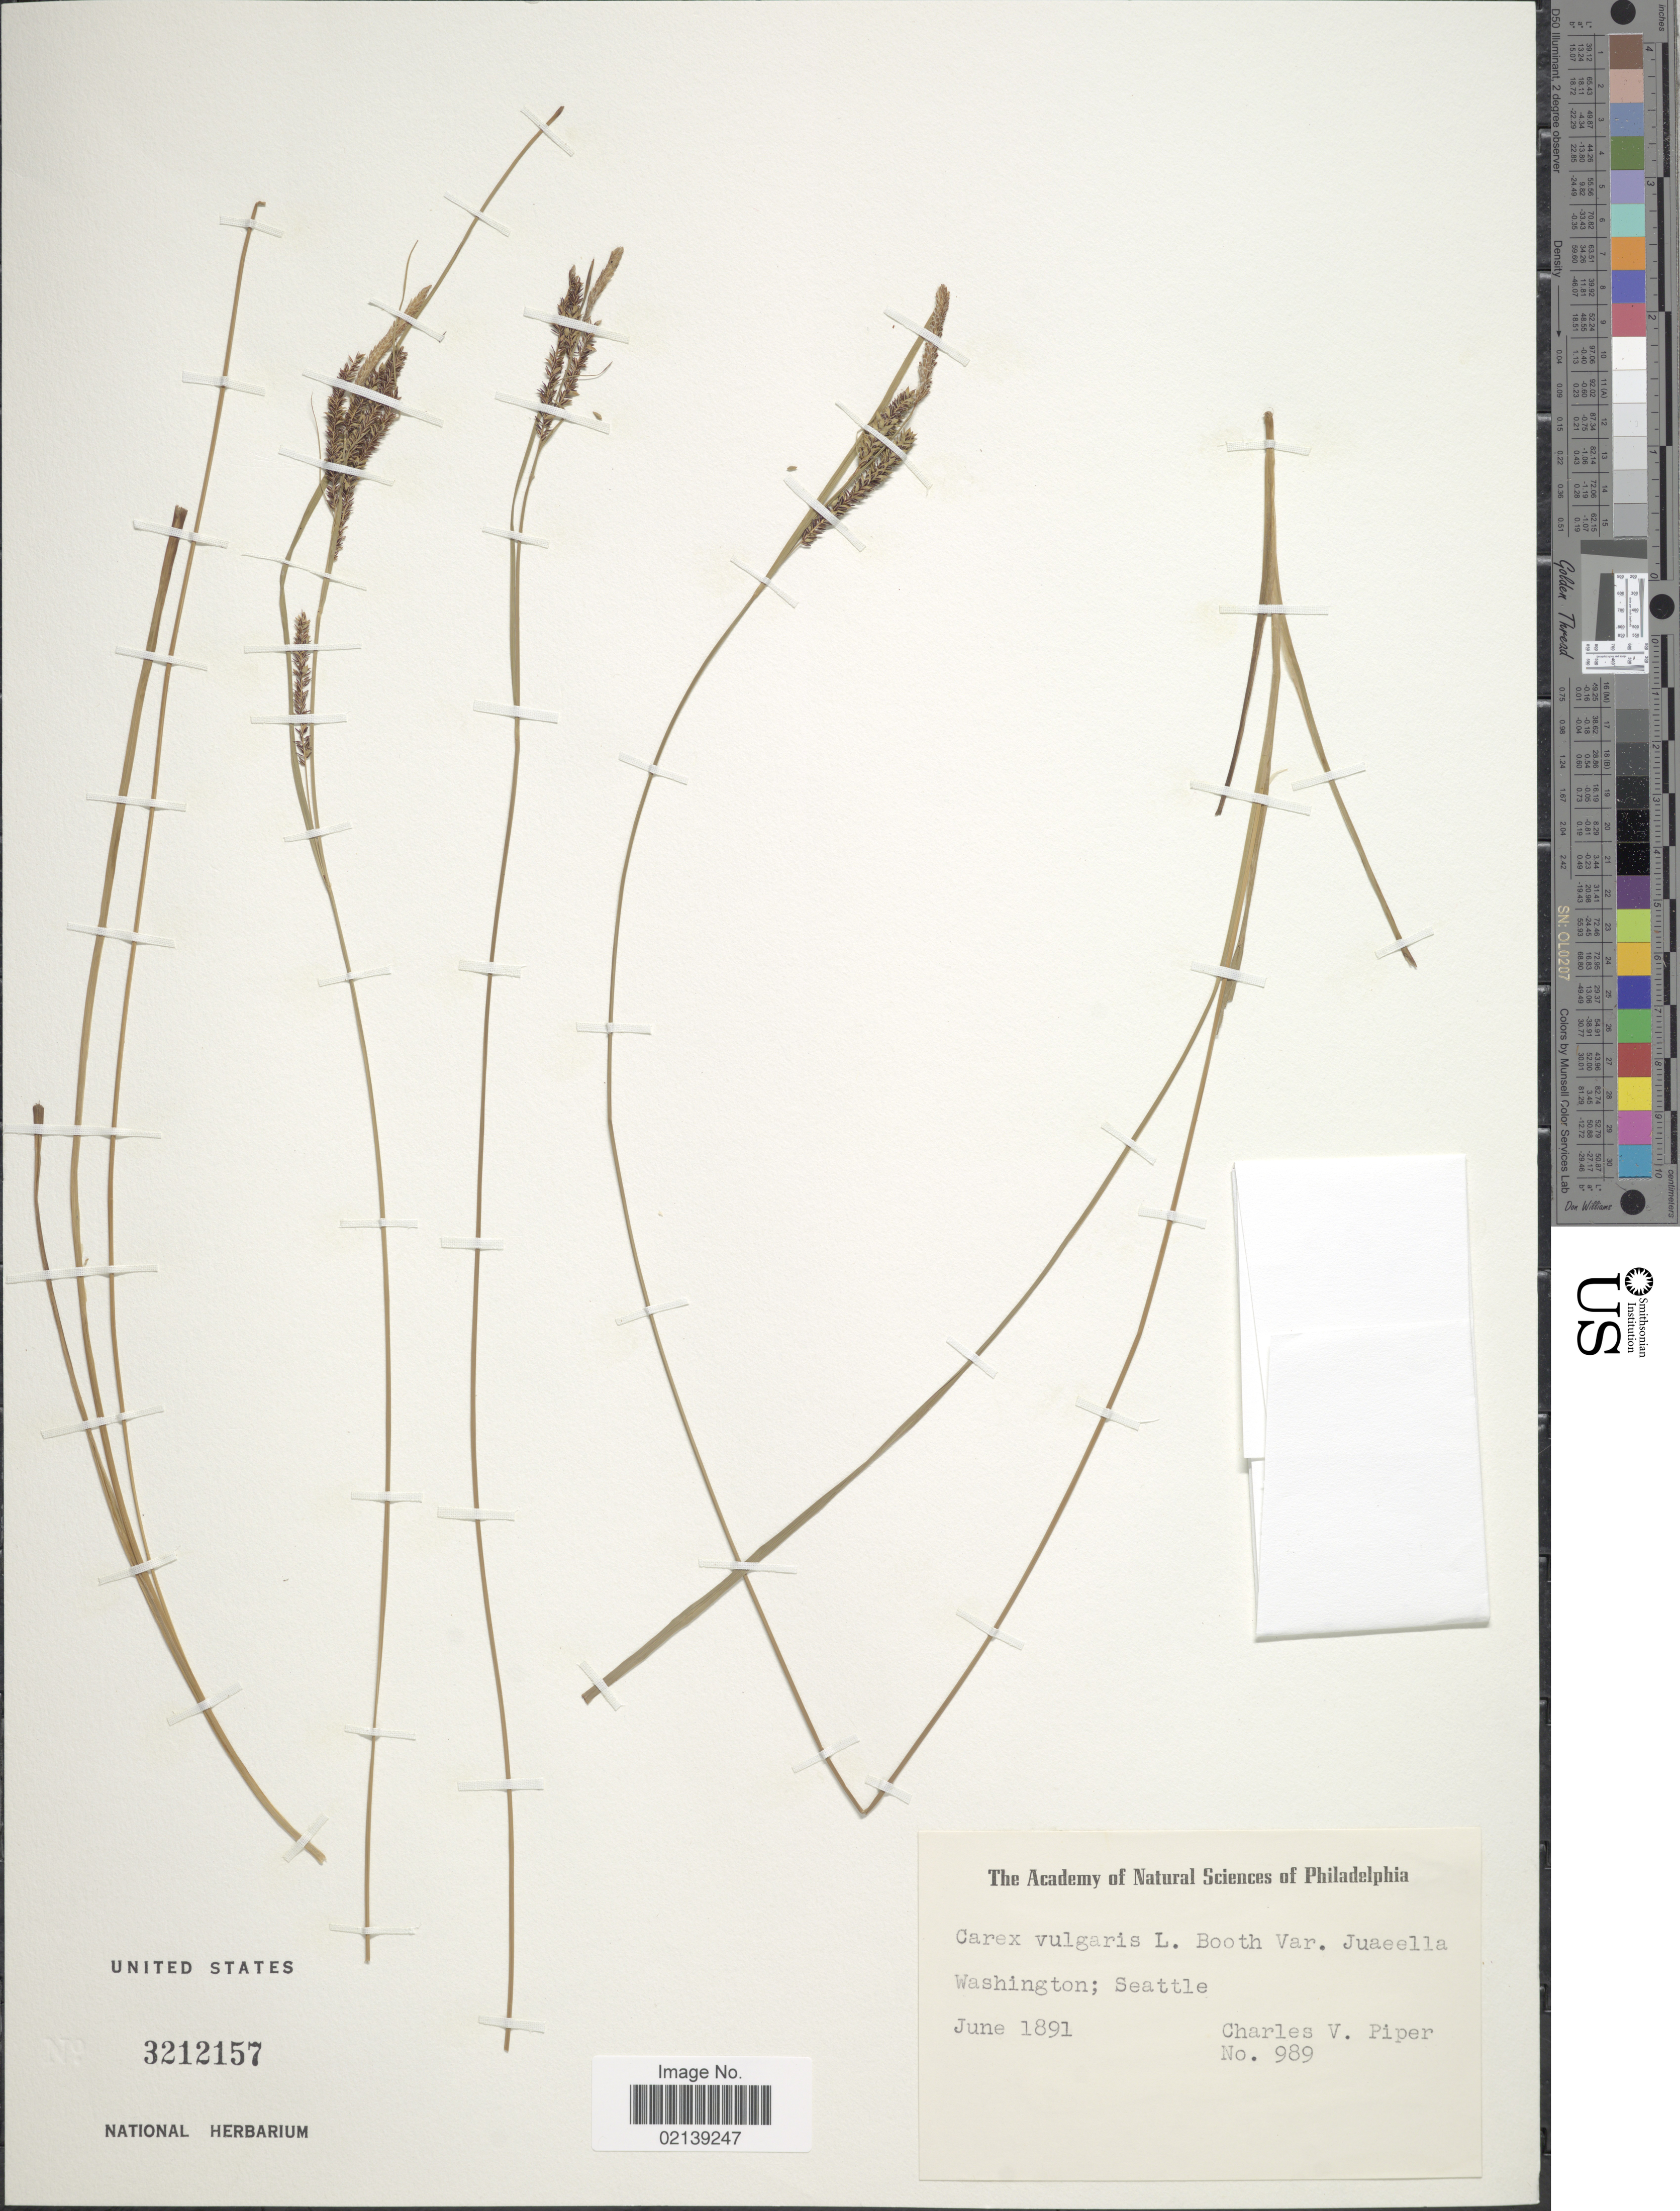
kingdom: Plantae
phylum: Tracheophyta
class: Liliopsida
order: Poales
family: Cyperaceae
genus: Carex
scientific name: Carex kelloggii var. kelloggii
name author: W. Boott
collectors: C. V. Piper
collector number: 989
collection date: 1891-06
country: United States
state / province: Washington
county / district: King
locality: Seattle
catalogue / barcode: US 3212157